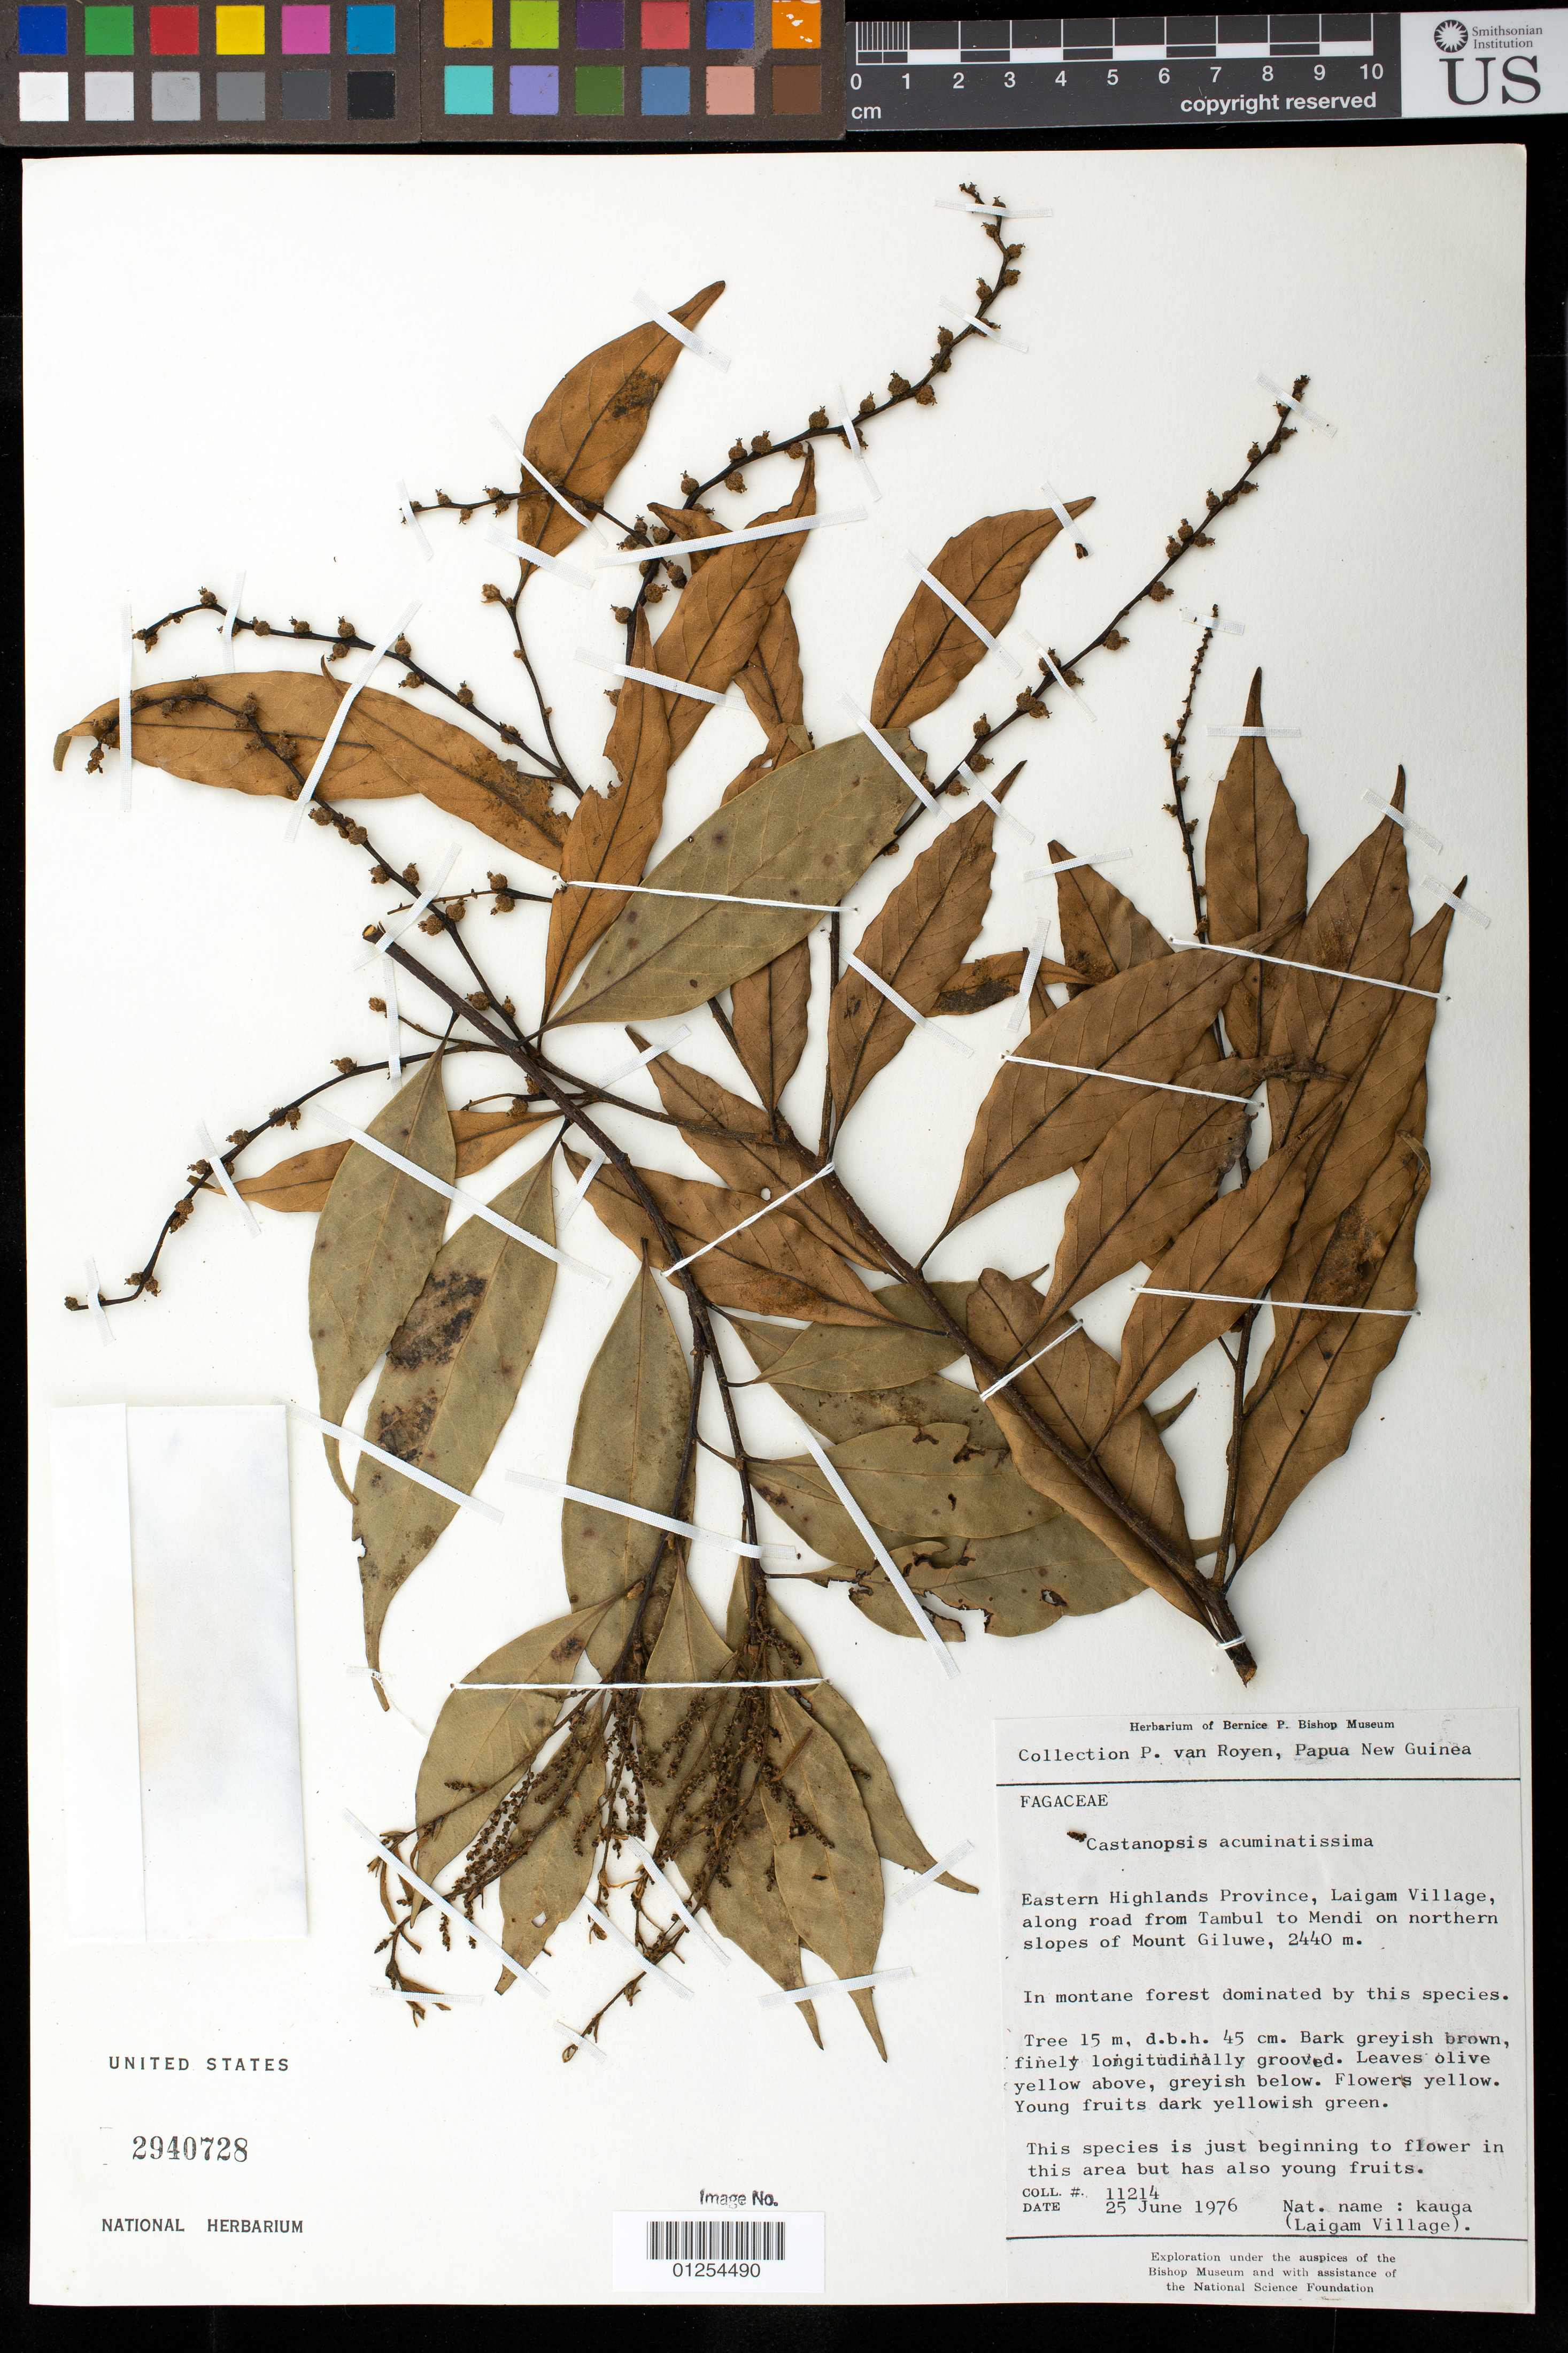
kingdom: Plantae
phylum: Tracheophyta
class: Magnoliopsida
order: Fagales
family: Fagaceae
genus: Castanopsis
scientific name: Castanopsis acuminatissima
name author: (Blume) A. DC.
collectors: P. van Royen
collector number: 11214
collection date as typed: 25 Jun 1976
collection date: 1976-06-25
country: Papua New Guinea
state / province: Eastern Highlands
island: New Guinea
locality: Along road from Tambul to Mendi on northern slopes of Mount Giluwe, Laigam Village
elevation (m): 2440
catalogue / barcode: US 2940728